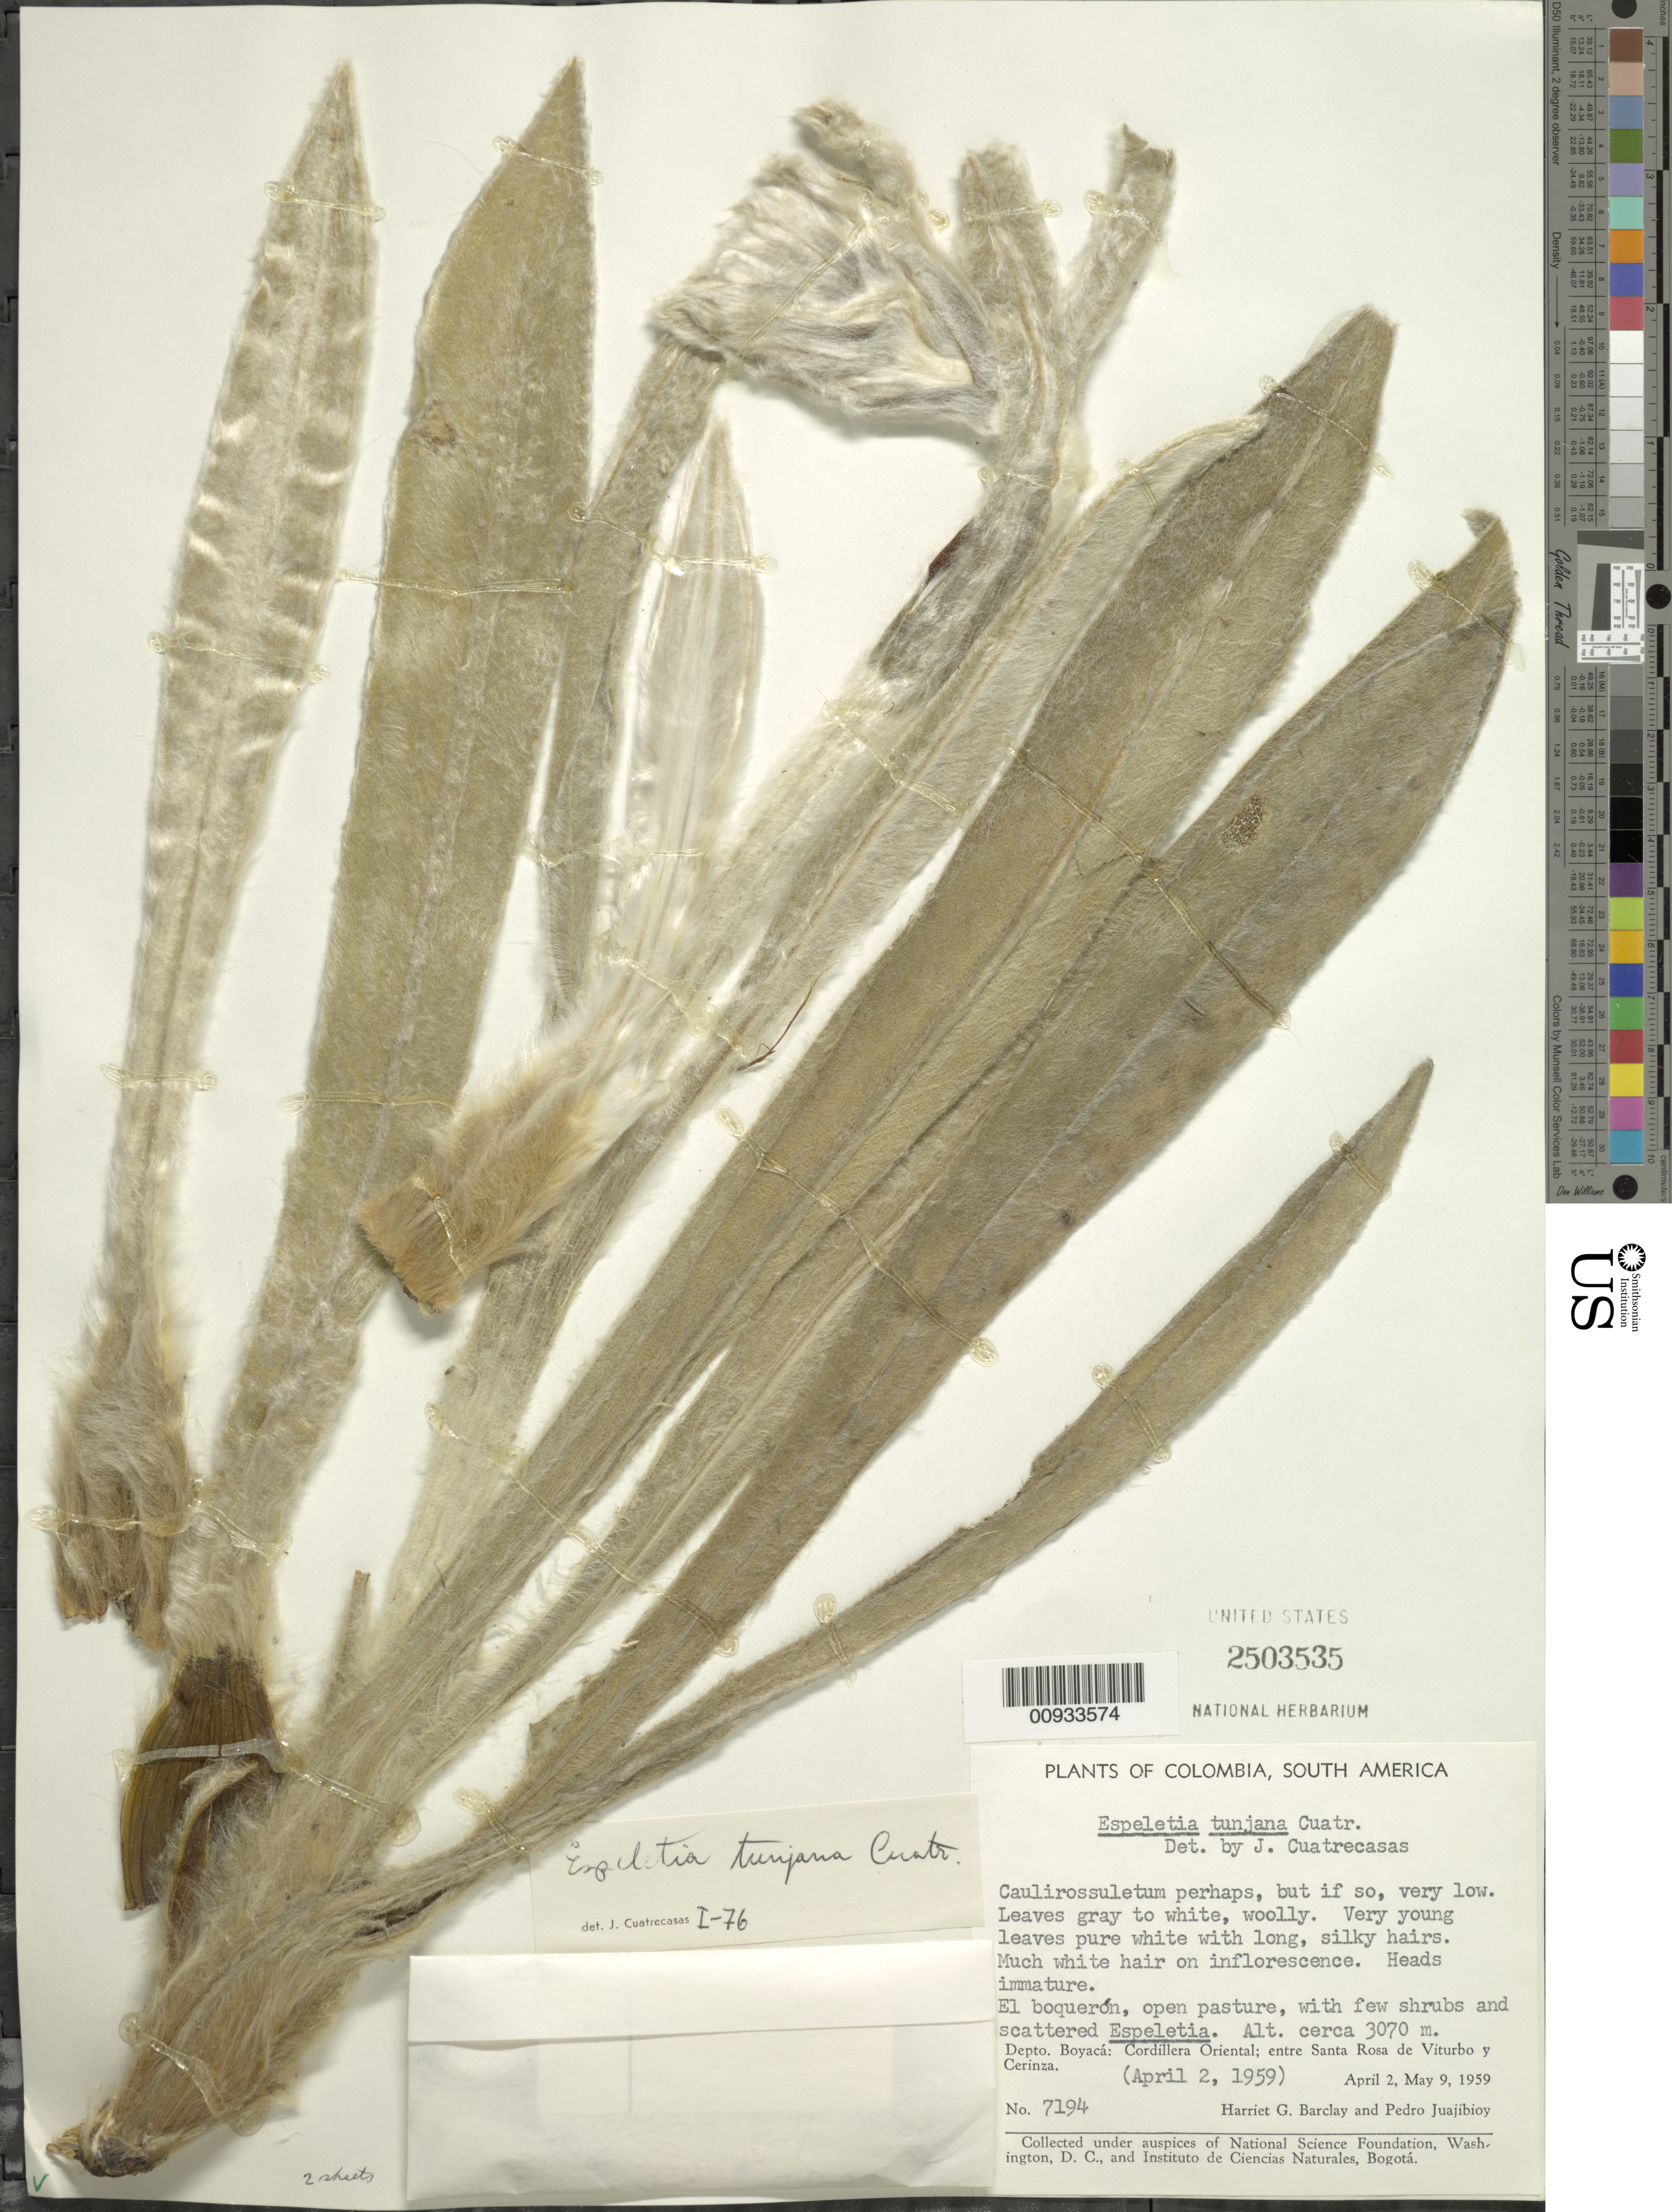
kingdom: Plantae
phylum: Tracheophyta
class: Magnoliopsida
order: Asterales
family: Asteraceae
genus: Espeletia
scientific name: Espeletia tunjana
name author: Cuatrec.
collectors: H. G. Barclay & P. Juajibioy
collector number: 7194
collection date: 1959-04-02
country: Colombia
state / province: Boyacá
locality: South America, Cordillera Oriental, entre Santa Rosa de Viturbo y Cerinza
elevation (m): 3070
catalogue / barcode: US 2503535